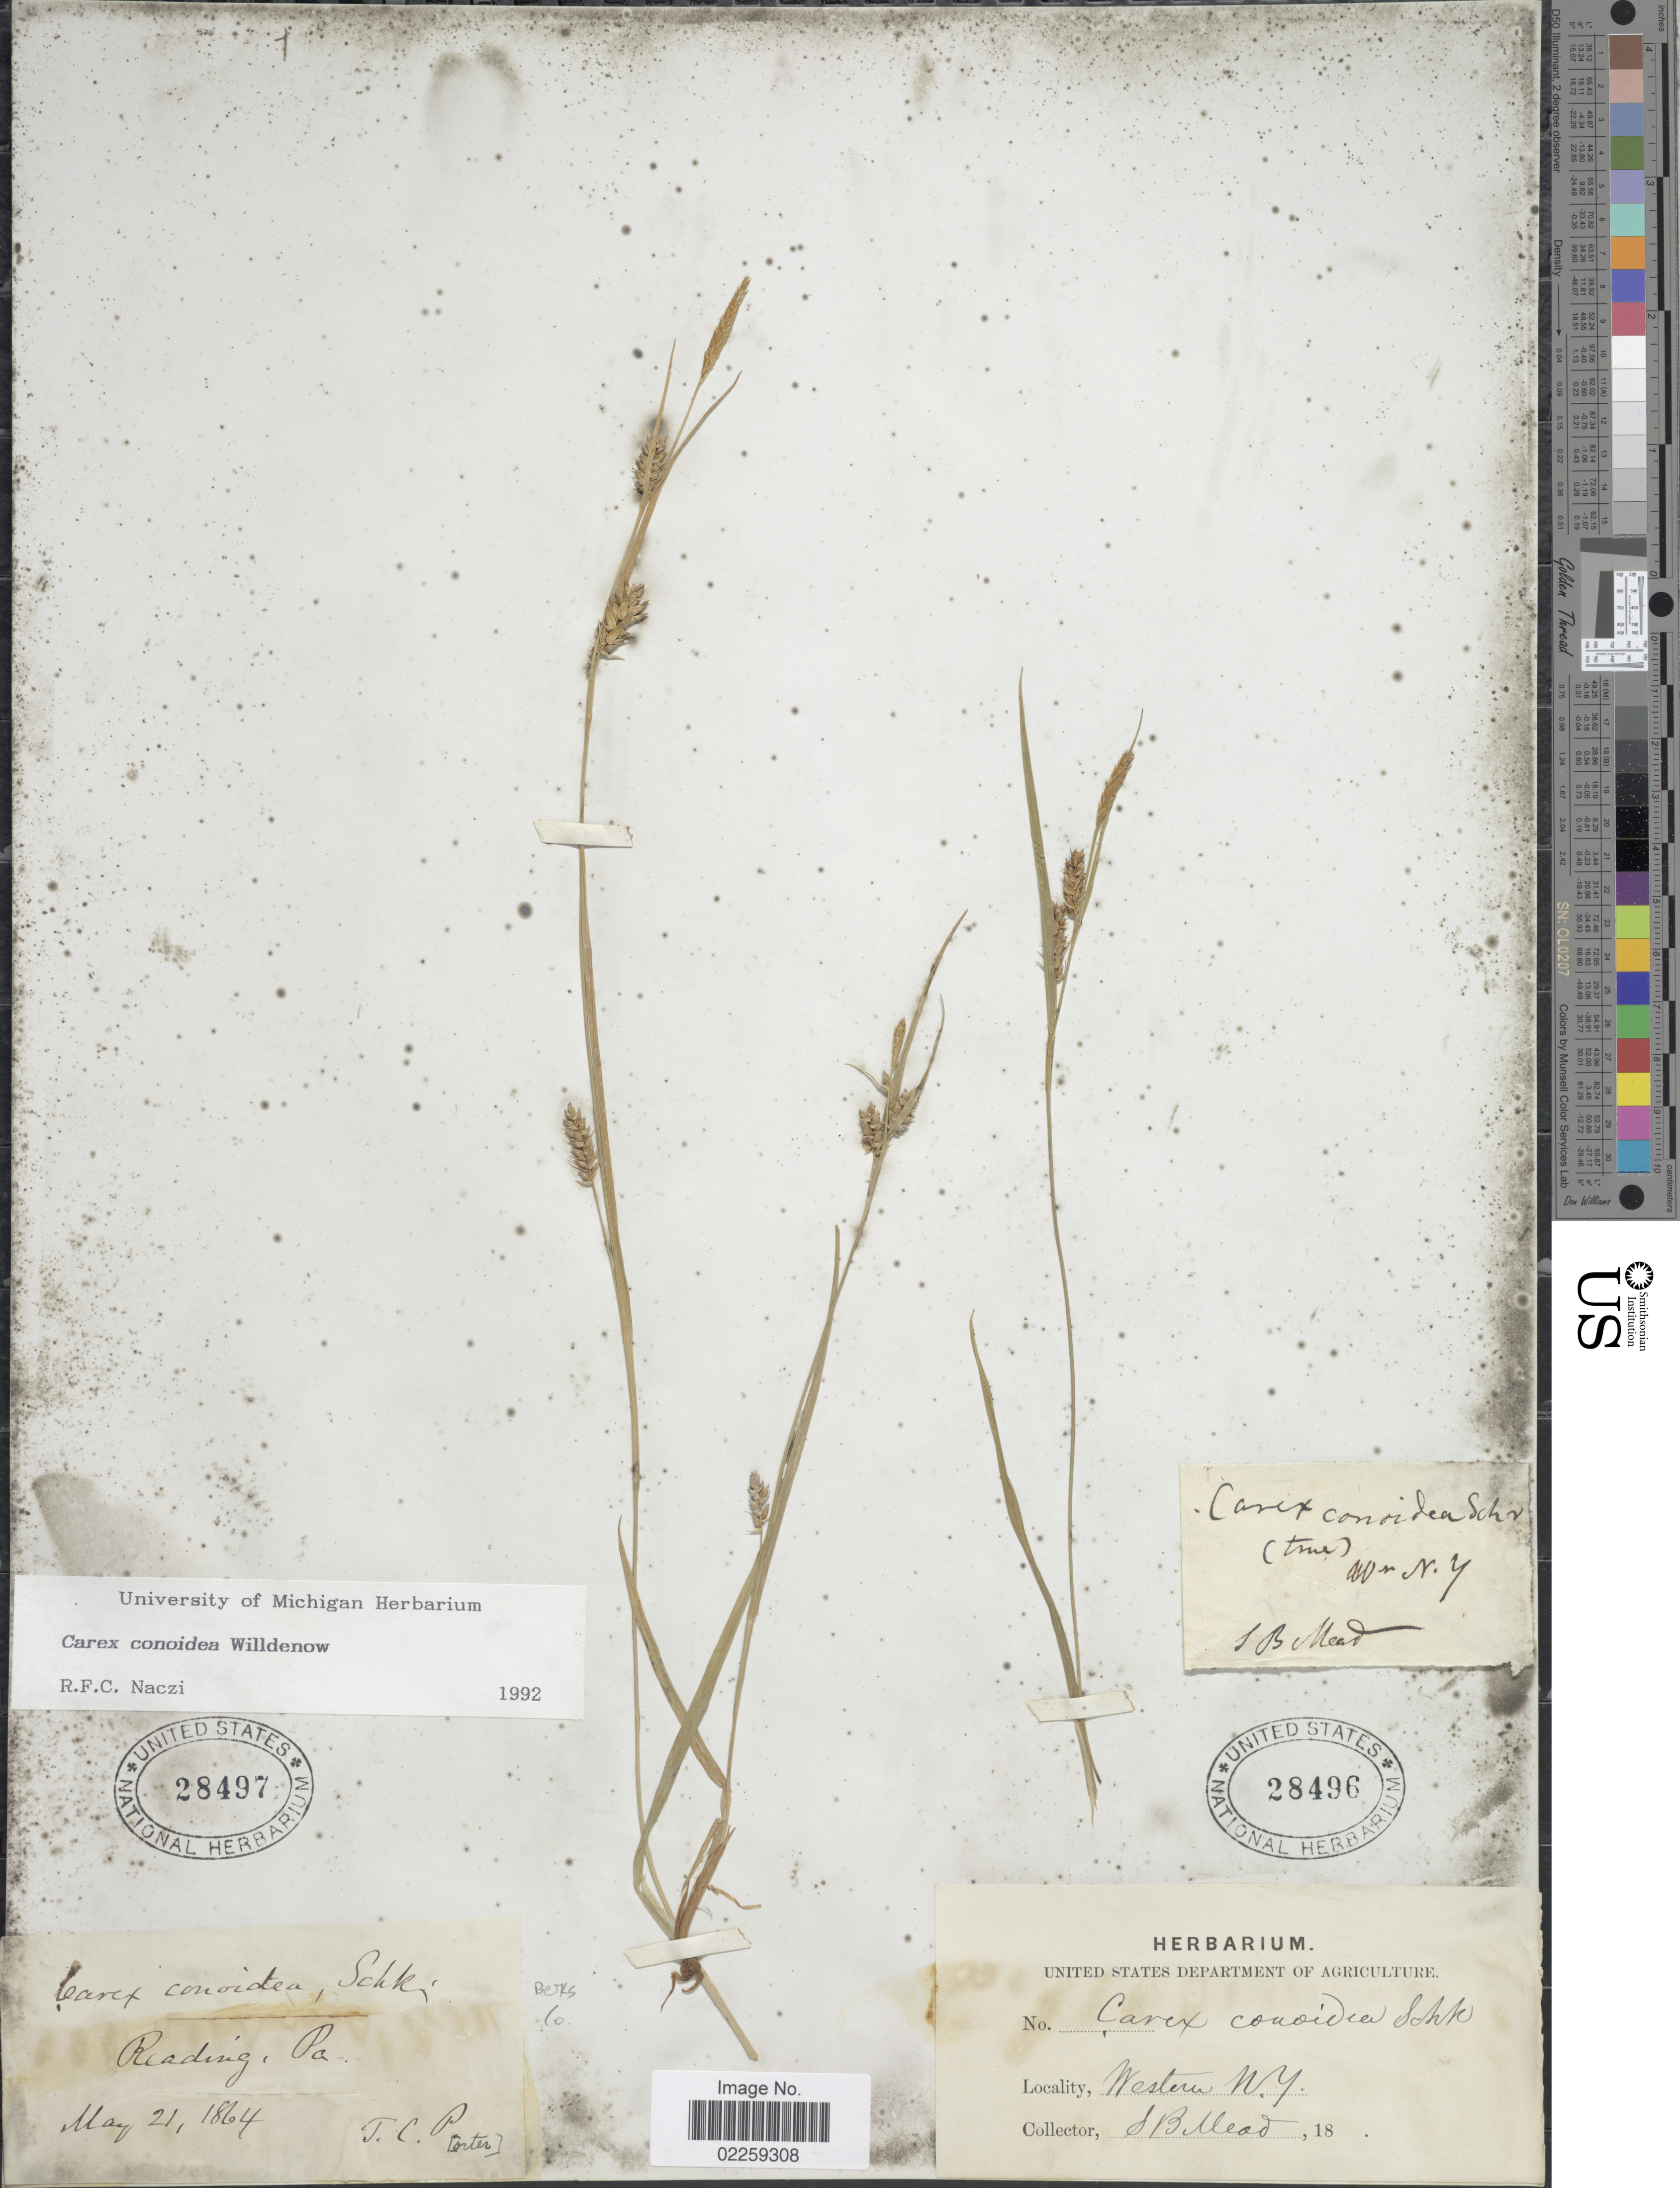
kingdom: Plantae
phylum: Tracheophyta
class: Liliopsida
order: Poales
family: Cyperaceae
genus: Carex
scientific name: Carex conoidea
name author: Willd.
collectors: T. Porter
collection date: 1864-05-21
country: United States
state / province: Pennsylvania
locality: Reading, Berks Co.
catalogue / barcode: US 28497-2